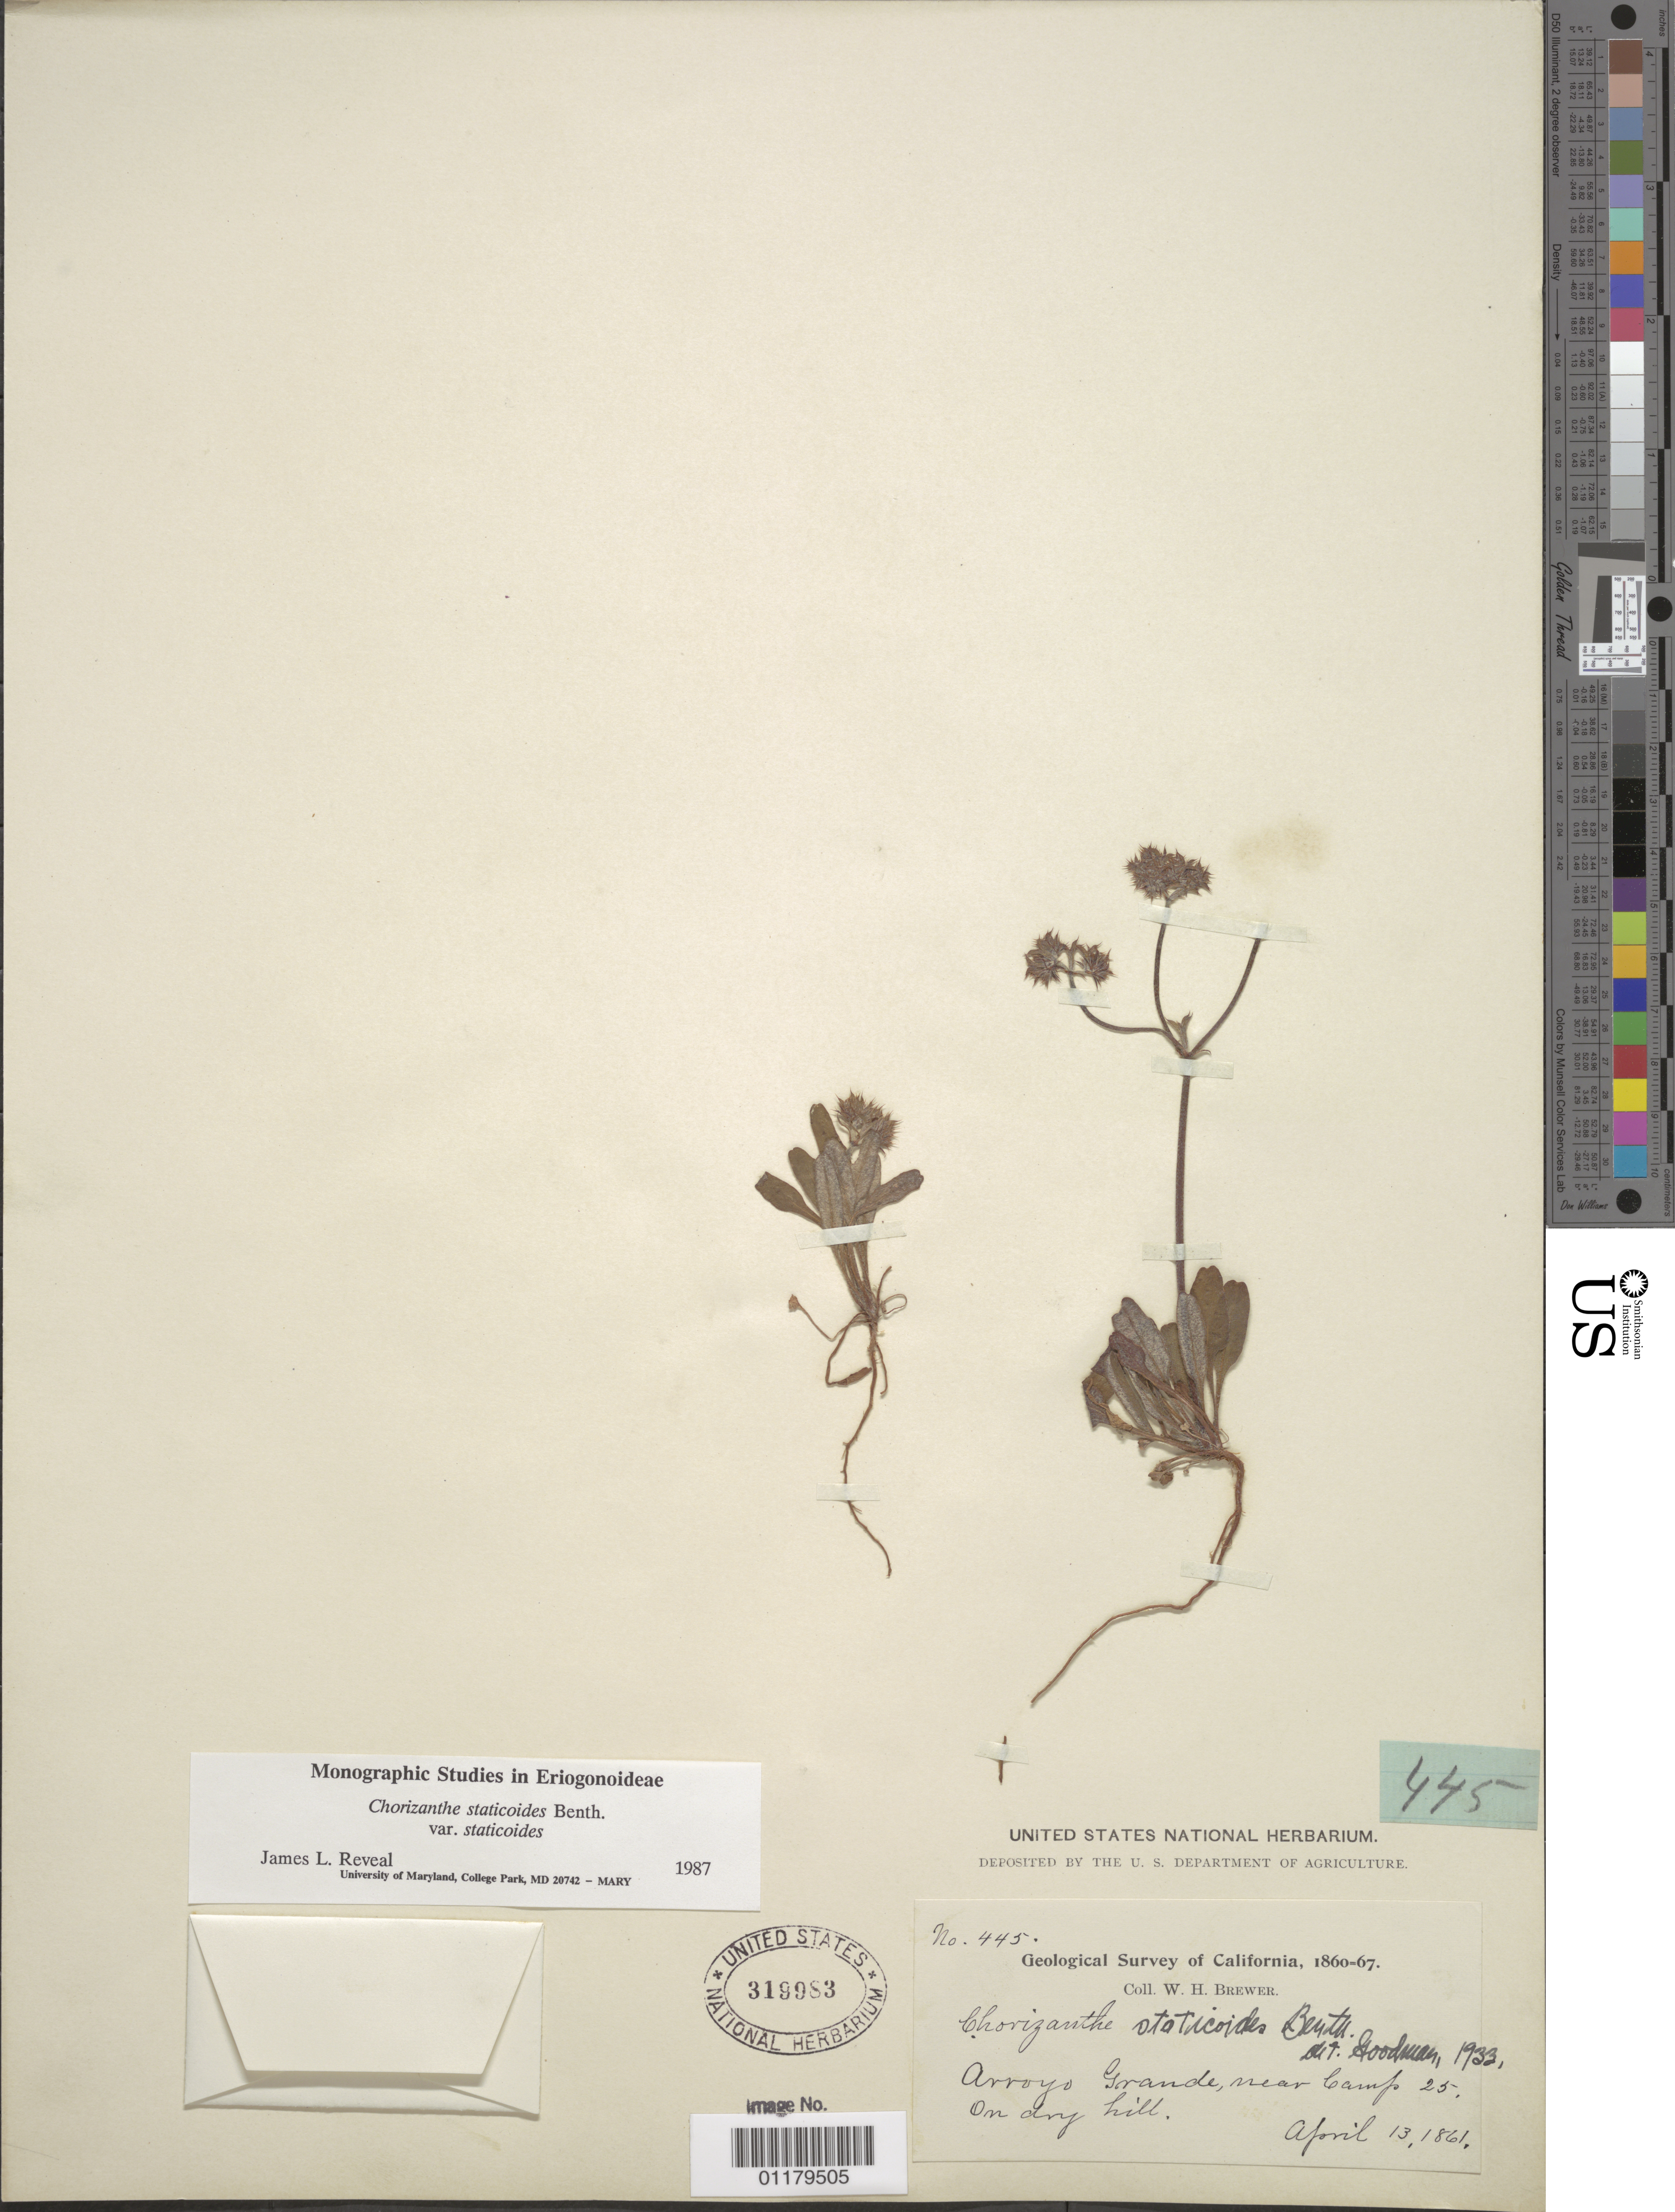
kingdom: Plantae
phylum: Tracheophyta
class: Magnoliopsida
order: Caryophyllales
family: Polygonaceae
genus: Chorizanthe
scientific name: Chorizanthe staticoides var. staticoides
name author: Benth.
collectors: W. H. Brewer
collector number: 445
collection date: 1861-04-13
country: United States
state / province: California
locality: Arroyo Grande.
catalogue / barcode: US 319983